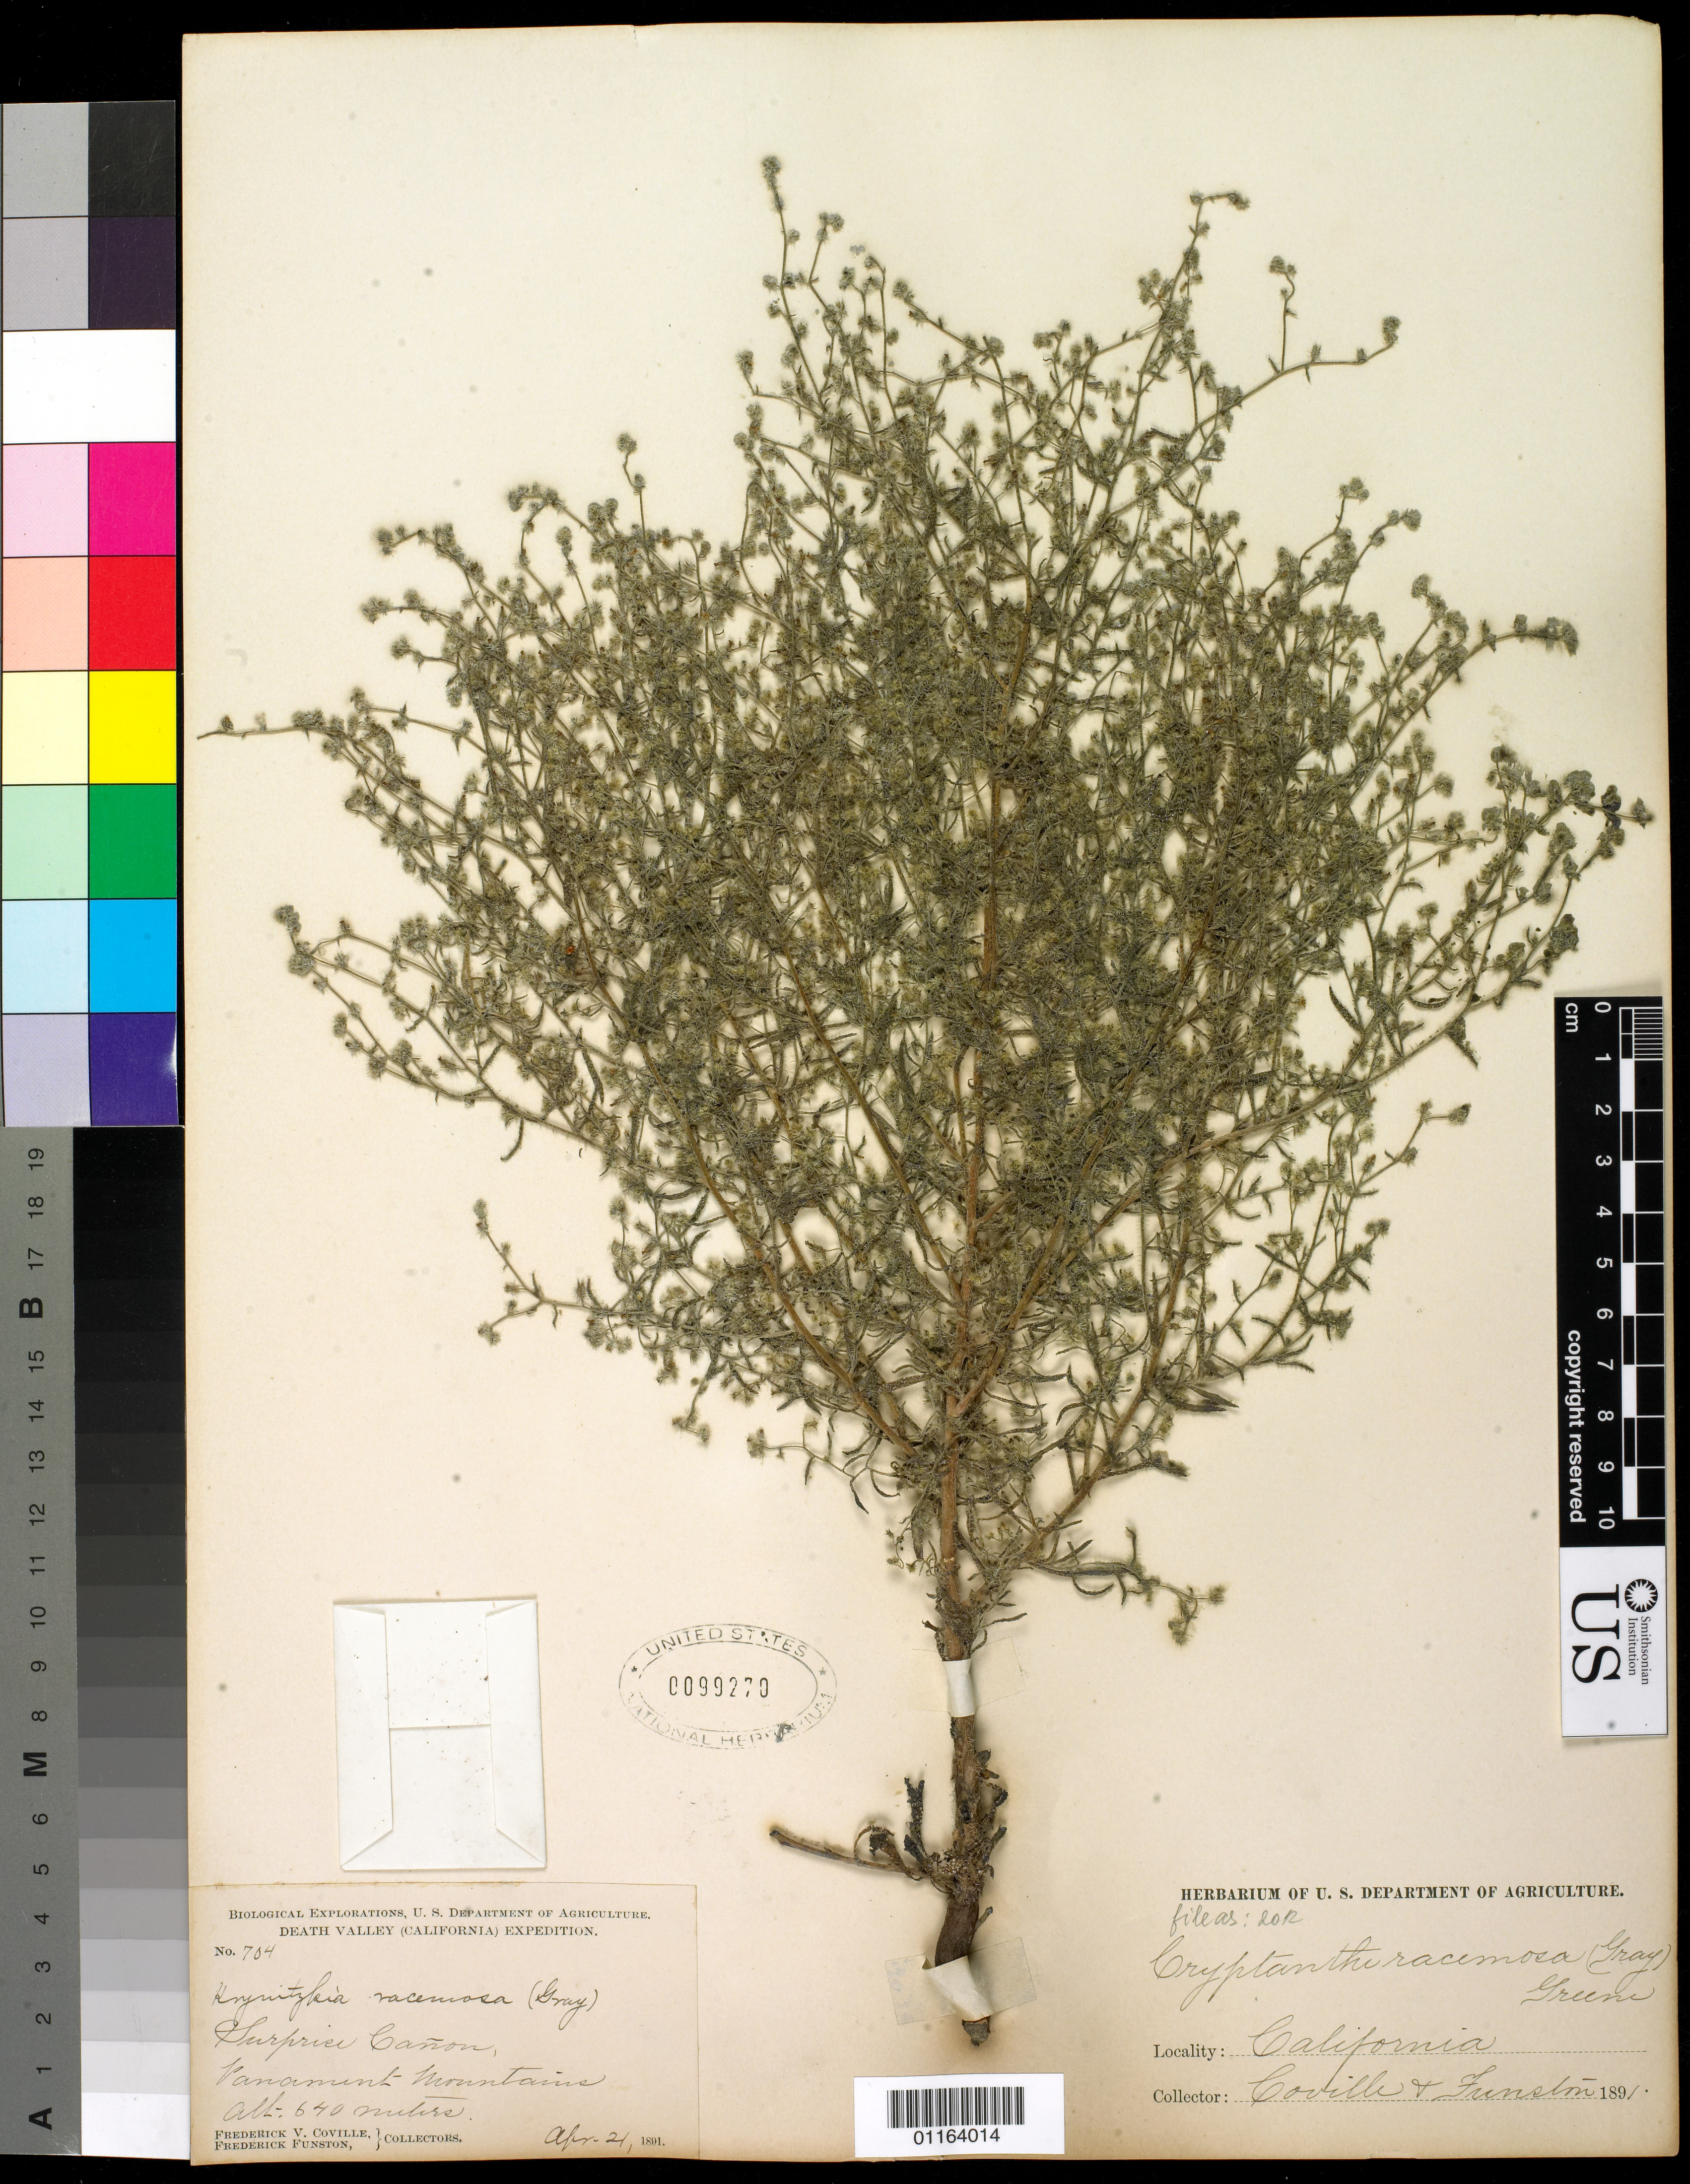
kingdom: Plantae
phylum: Tracheophyta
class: Magnoliopsida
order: Boraginales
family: Boraginaceae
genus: Cryptantha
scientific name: Cryptantha racemosa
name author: (S. Watson) Greene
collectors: F. V. Coville & F. Funston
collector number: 704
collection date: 1891-04-21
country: United States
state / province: California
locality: Surprise Canyon, Panamint Mountains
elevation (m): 640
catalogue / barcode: US 99270